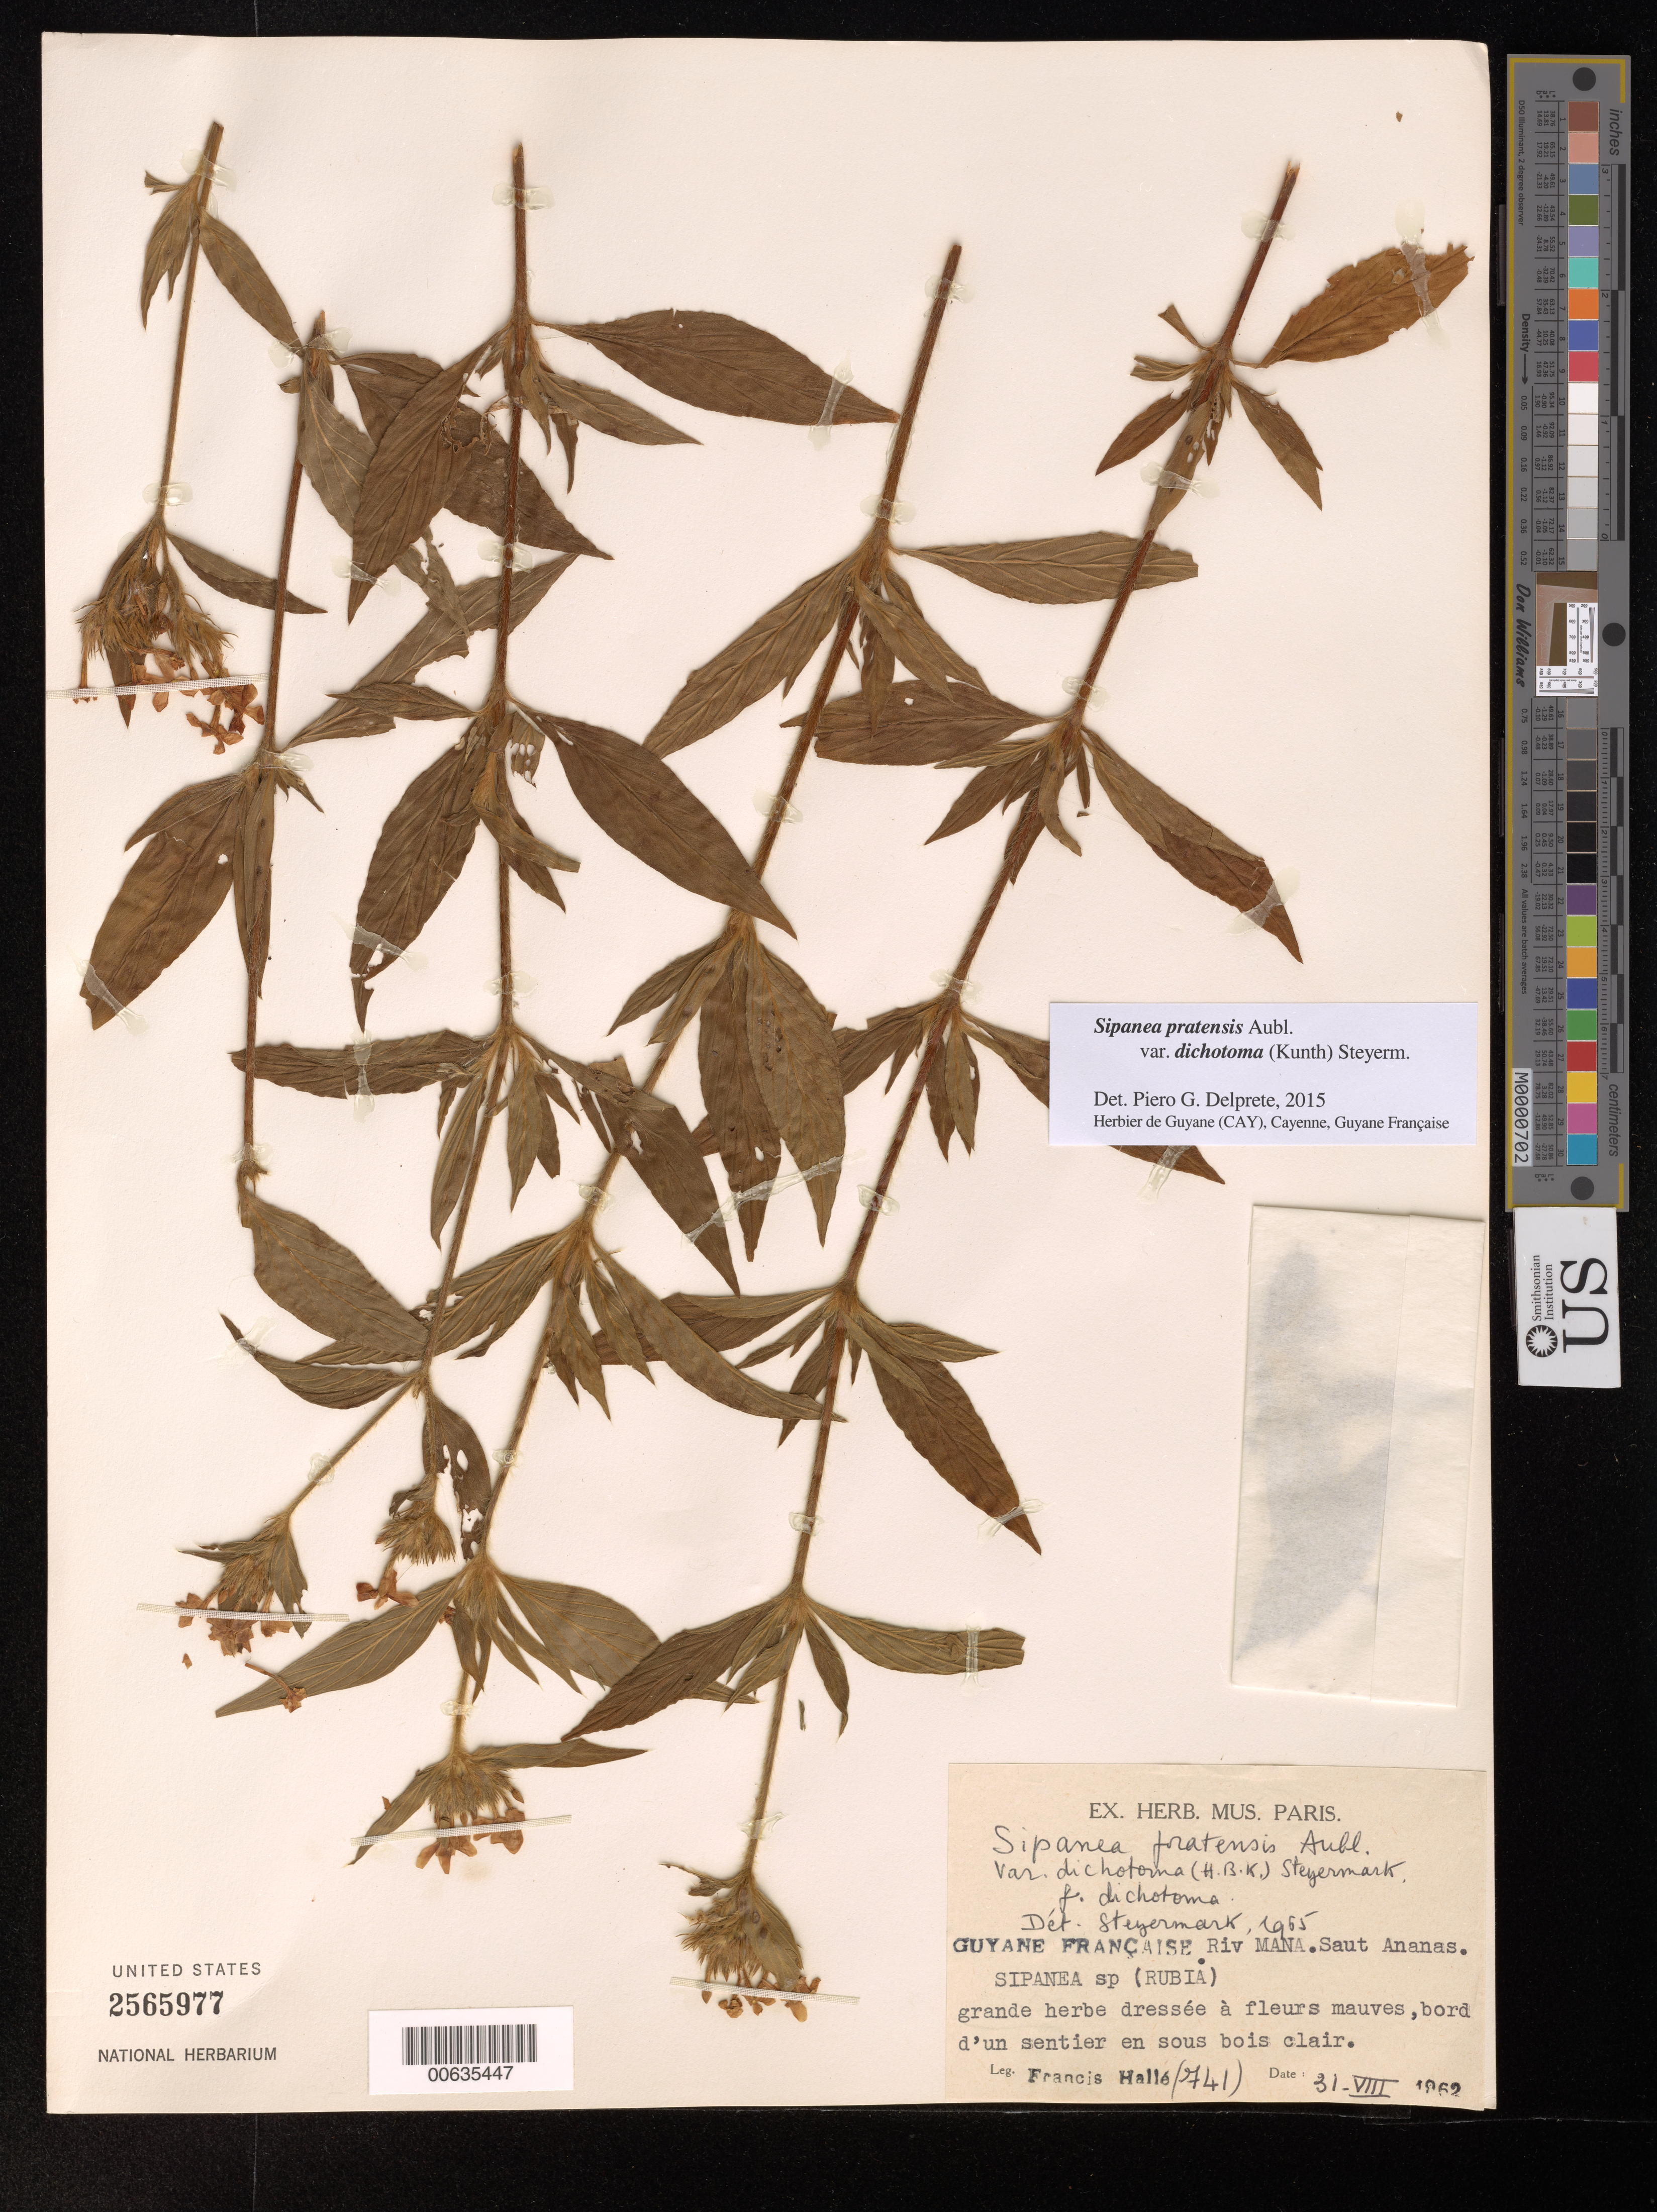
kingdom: Plantae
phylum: Tracheophyta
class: Magnoliopsida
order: Gentianales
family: Rubiaceae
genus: Sipanea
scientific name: Sipanea pratensis var. dichotoma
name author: (Kunth) Steyerm.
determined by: Steyermark, Julian A., (VEN)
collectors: F. Hallé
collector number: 741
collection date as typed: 31-Aug-62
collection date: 1962-08-31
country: French Guiana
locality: Rivière Mana, Saut Ananas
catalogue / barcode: US 2565977